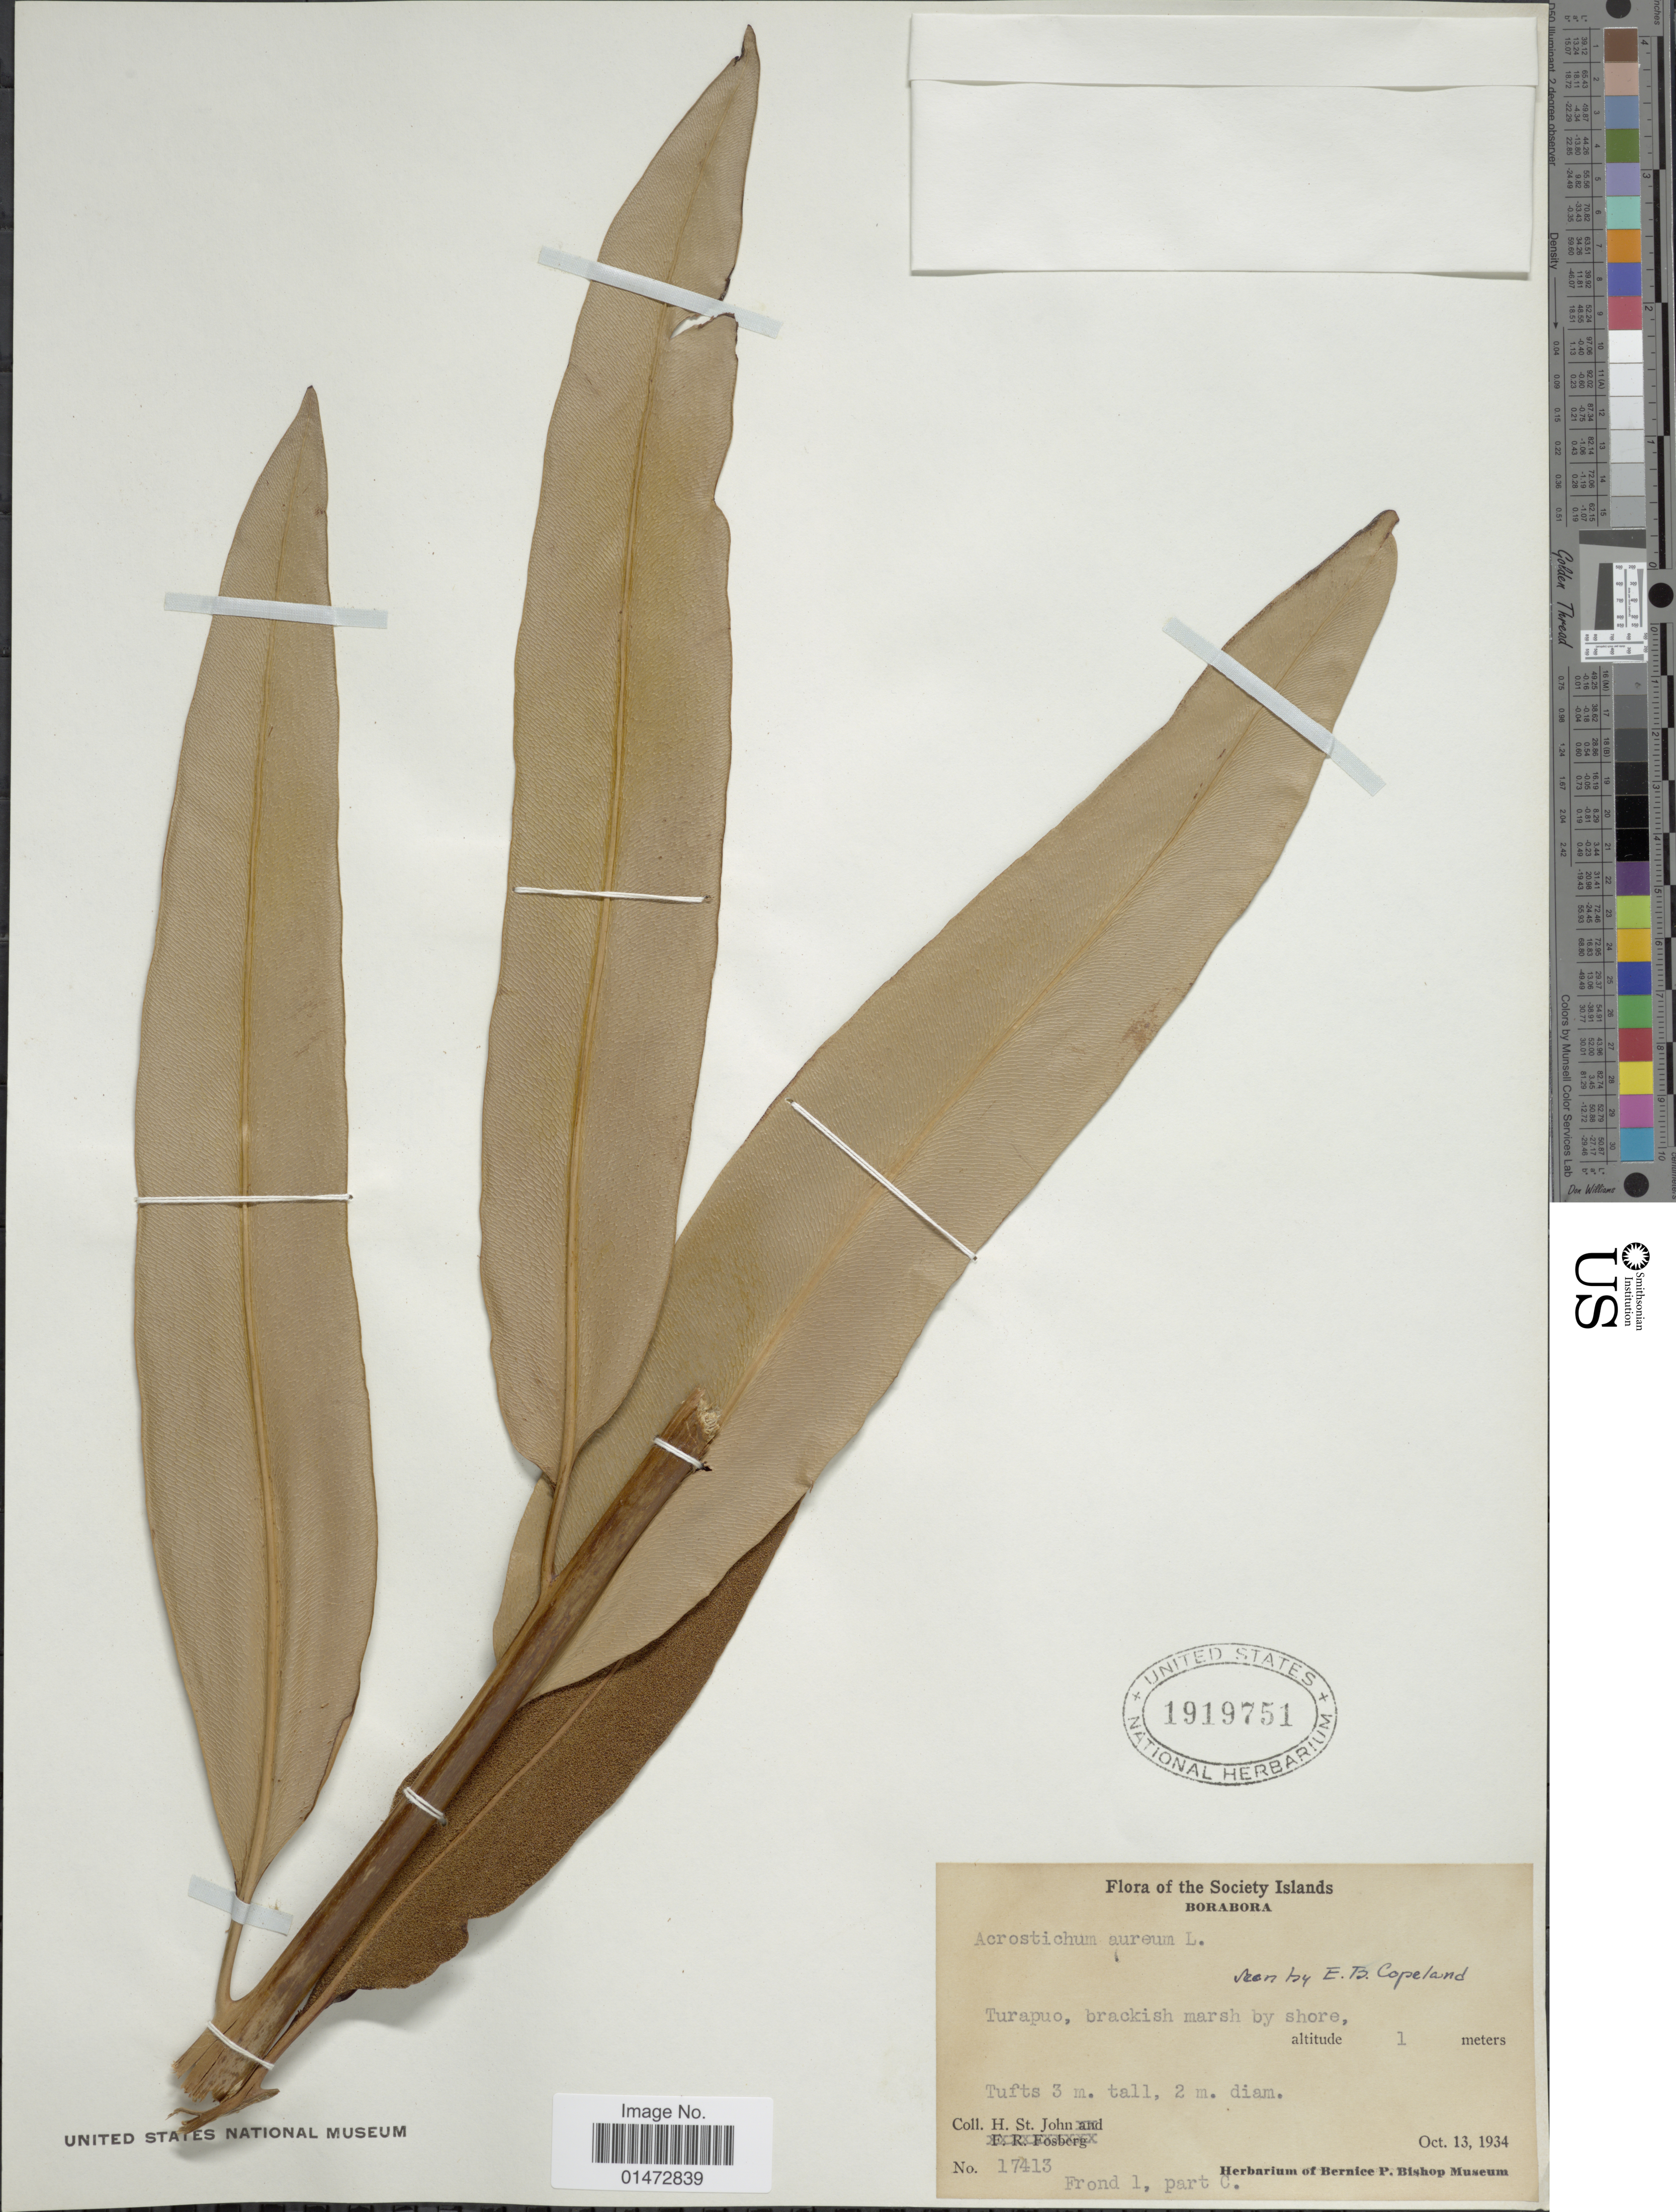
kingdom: Plantae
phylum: Tracheophyta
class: Polypodiopsida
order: Polypodiales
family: Pteridaceae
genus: Acrostichum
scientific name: Acrostichum aureum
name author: L.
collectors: H. St. John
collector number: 17413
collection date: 1934-10-13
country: French Polynesia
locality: Flora of the Society Islands. Borabora. Turapuo, brackish marsh by shore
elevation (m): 1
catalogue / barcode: US 1919751